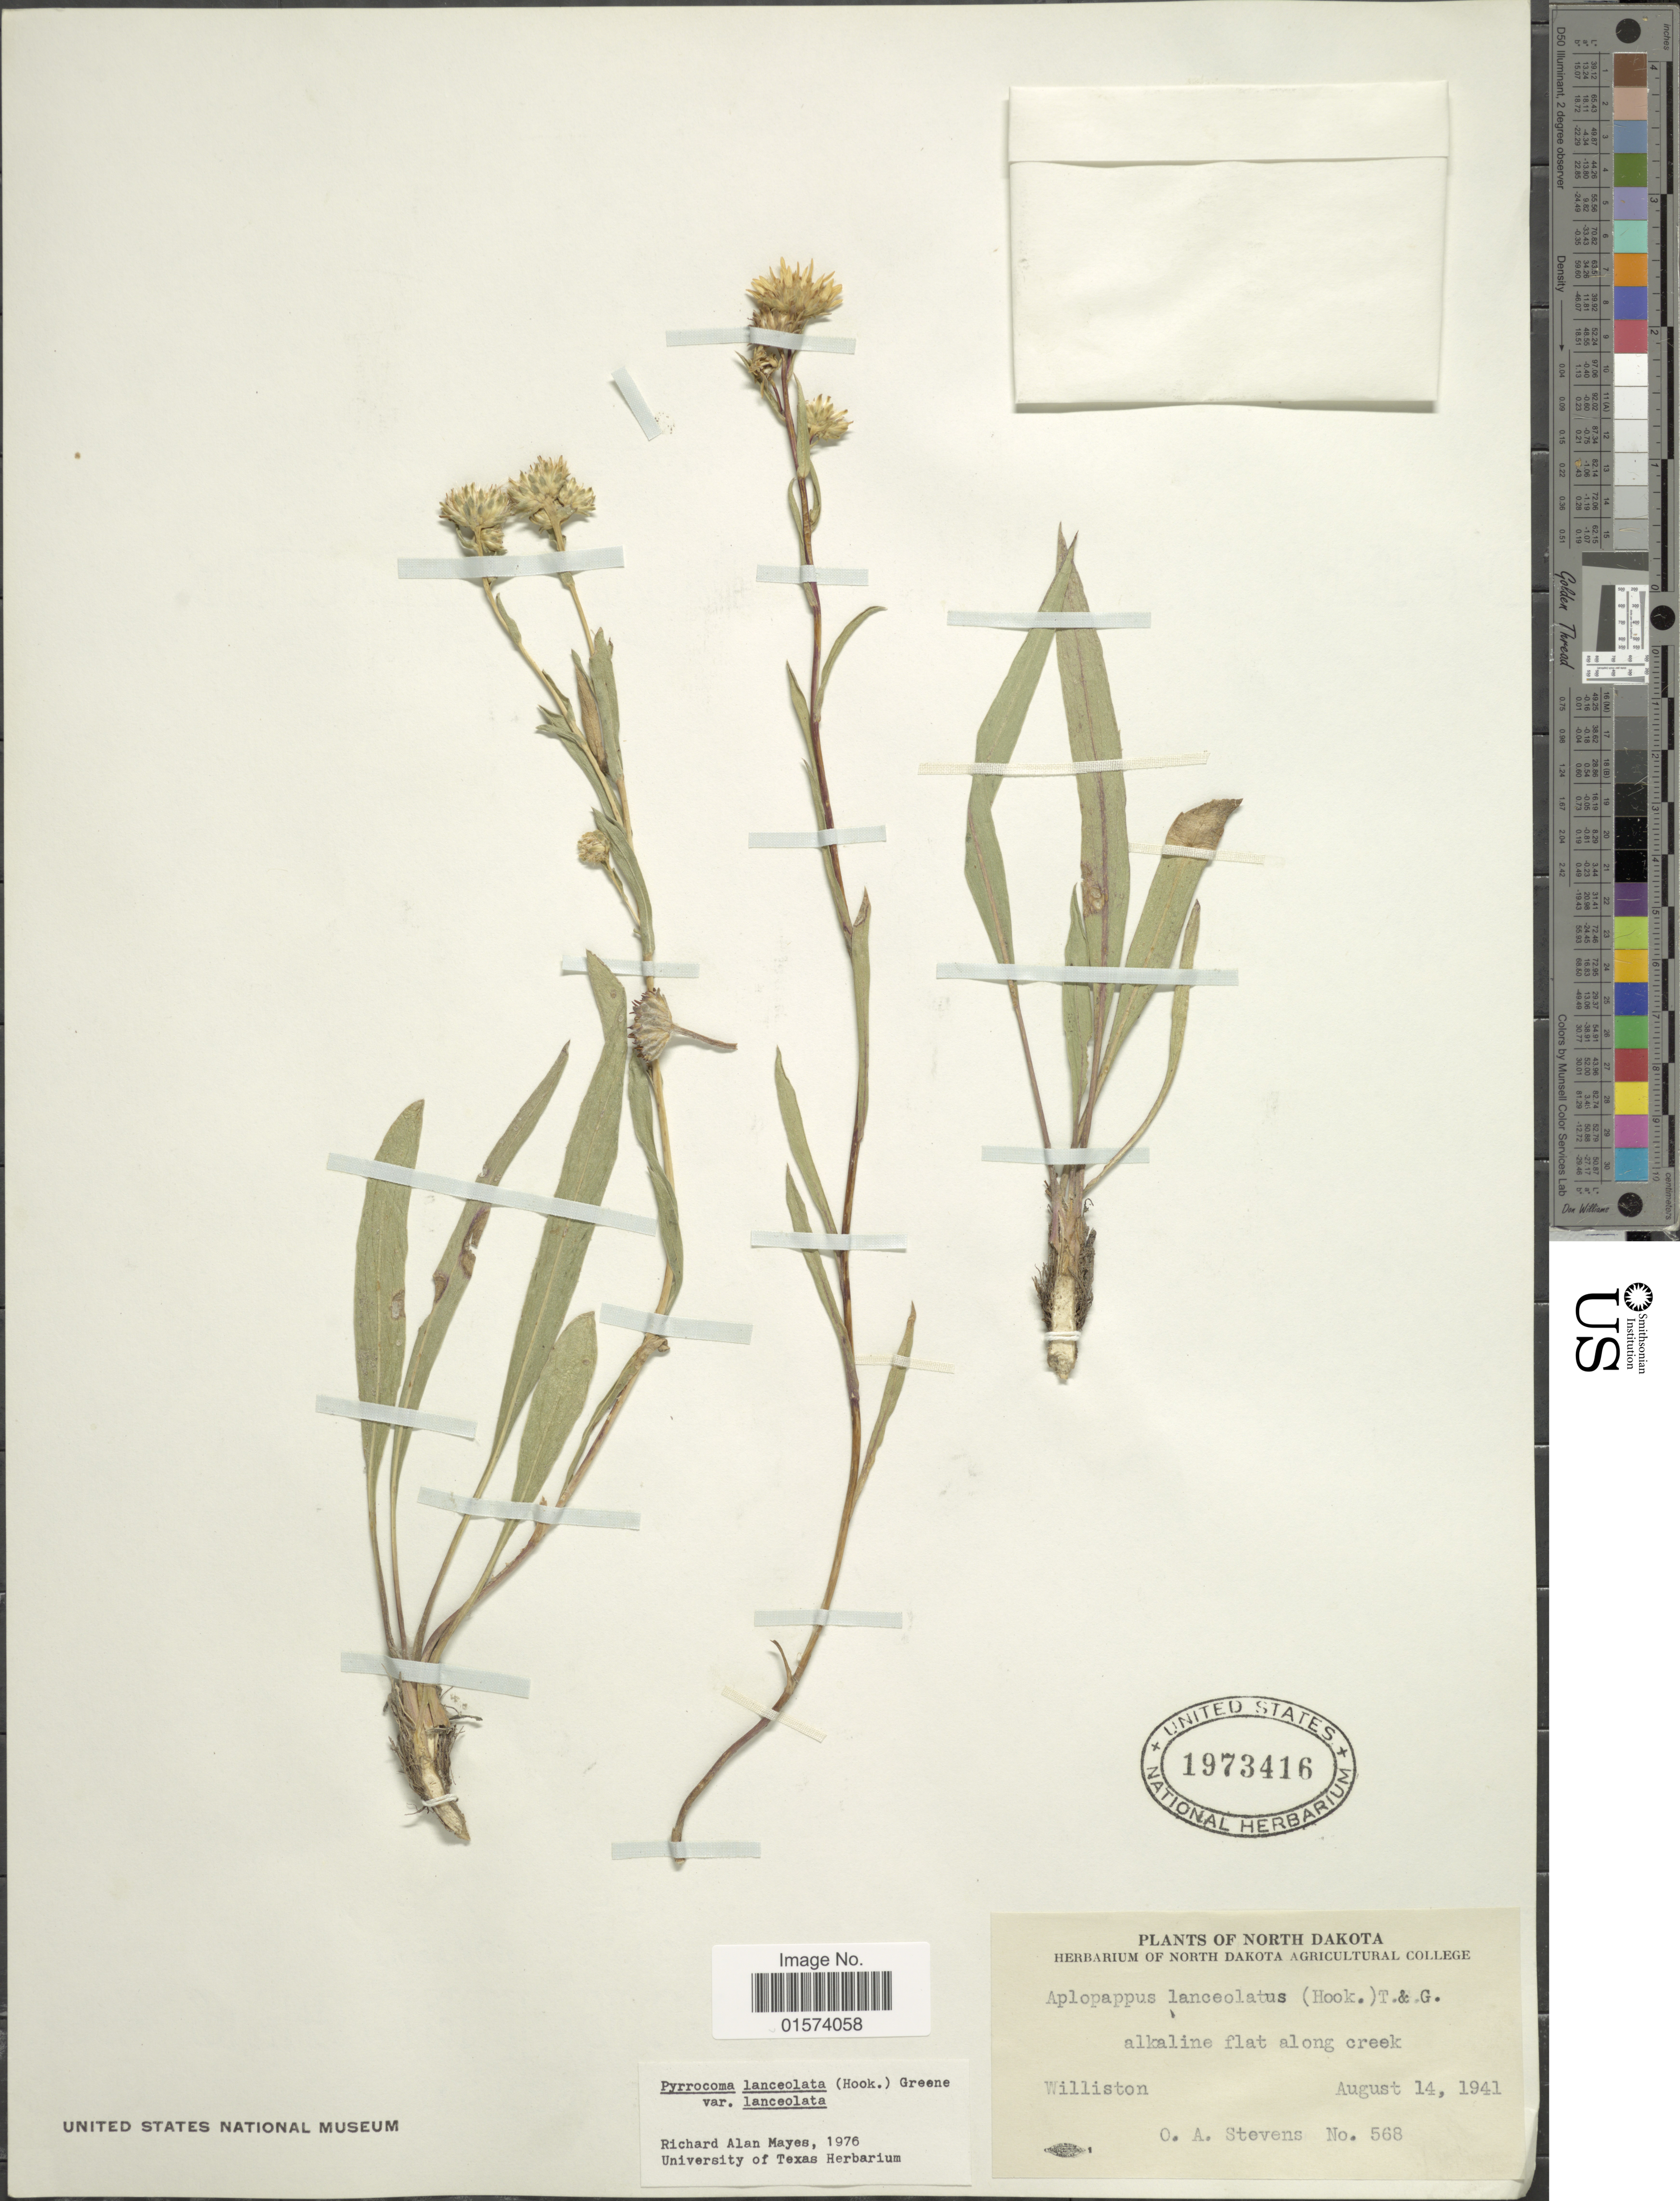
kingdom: Plantae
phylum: Tracheophyta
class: Magnoliopsida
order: Asterales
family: Asteraceae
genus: Pyrrocoma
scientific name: Pyrrocoma lanceolata var. lanceolata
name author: (Hook.) Greene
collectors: O. A. Stevens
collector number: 568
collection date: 1941-08-14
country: United States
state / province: North Dakota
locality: Alkaline flat along creek, Williston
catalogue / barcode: US 1973416